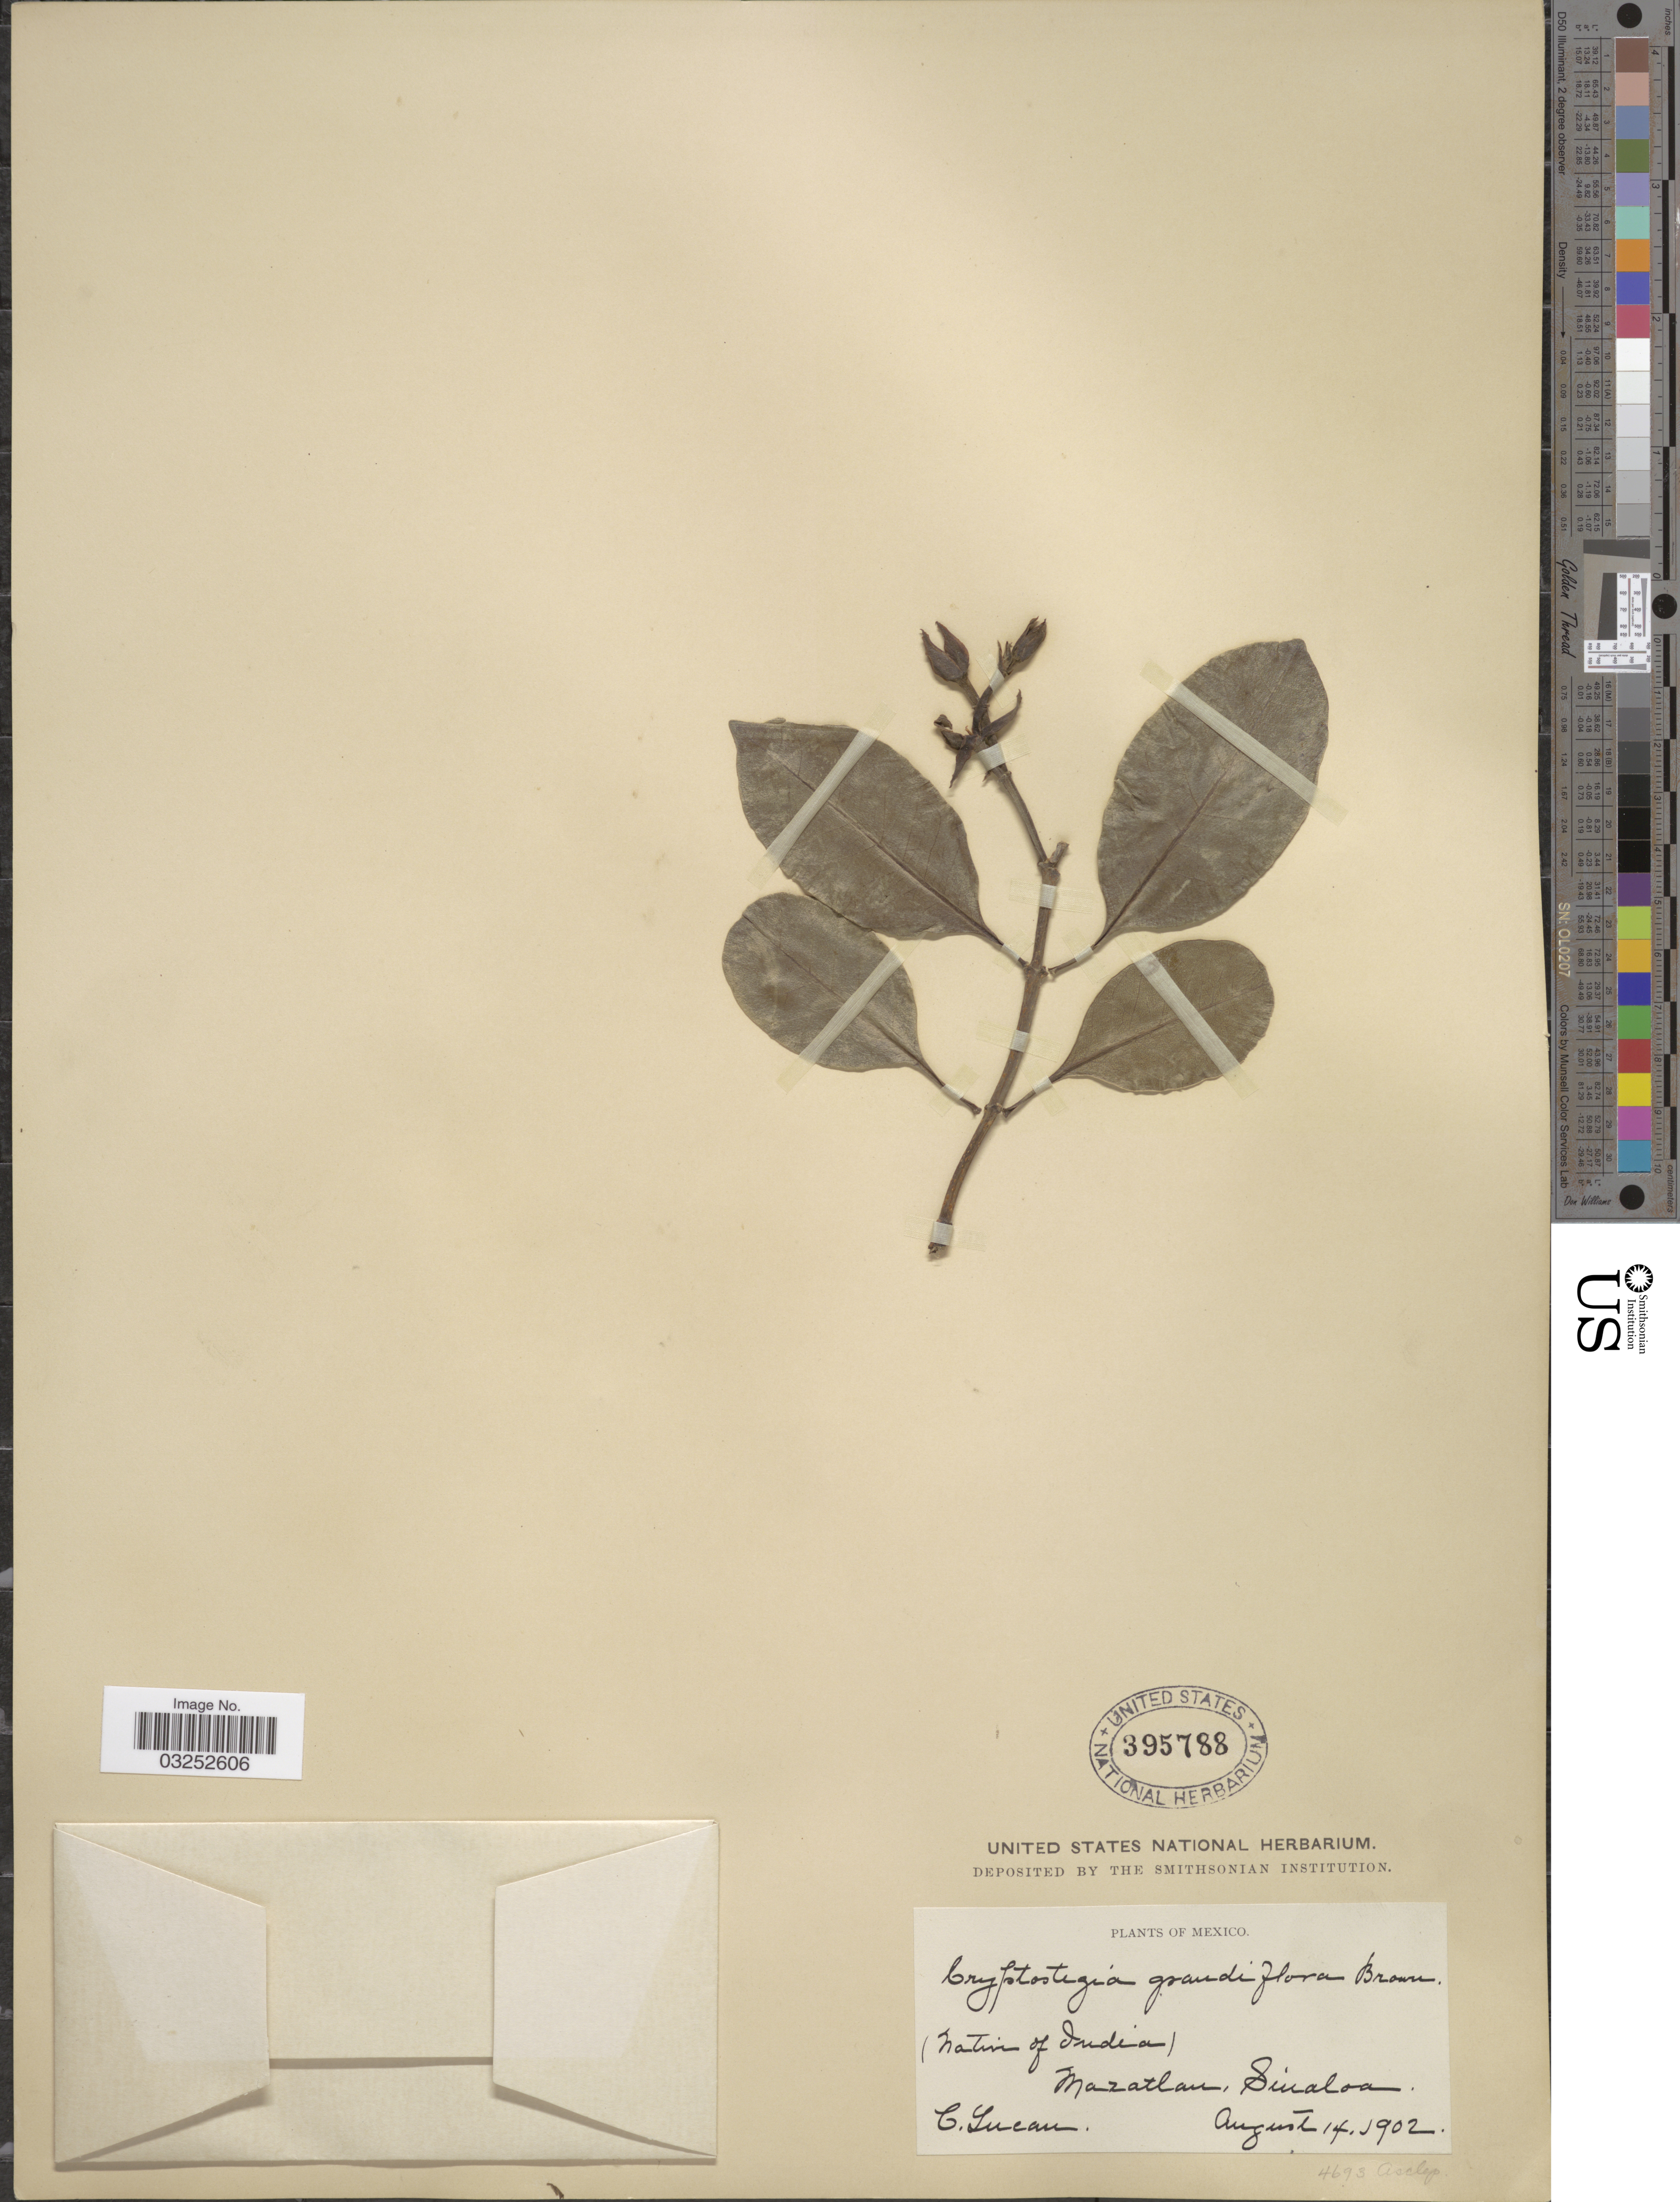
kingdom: Plantae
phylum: Tracheophyta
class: Magnoliopsida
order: Gentianales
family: Apocynaceae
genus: Cryptostegia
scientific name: Cryptostegia grandiflora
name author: Roxb. ex R. Br.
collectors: C. Lucan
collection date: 1902-08-14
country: Mexico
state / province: Sinaloa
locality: Mazatlan, Sinaloa.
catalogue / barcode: US 395788